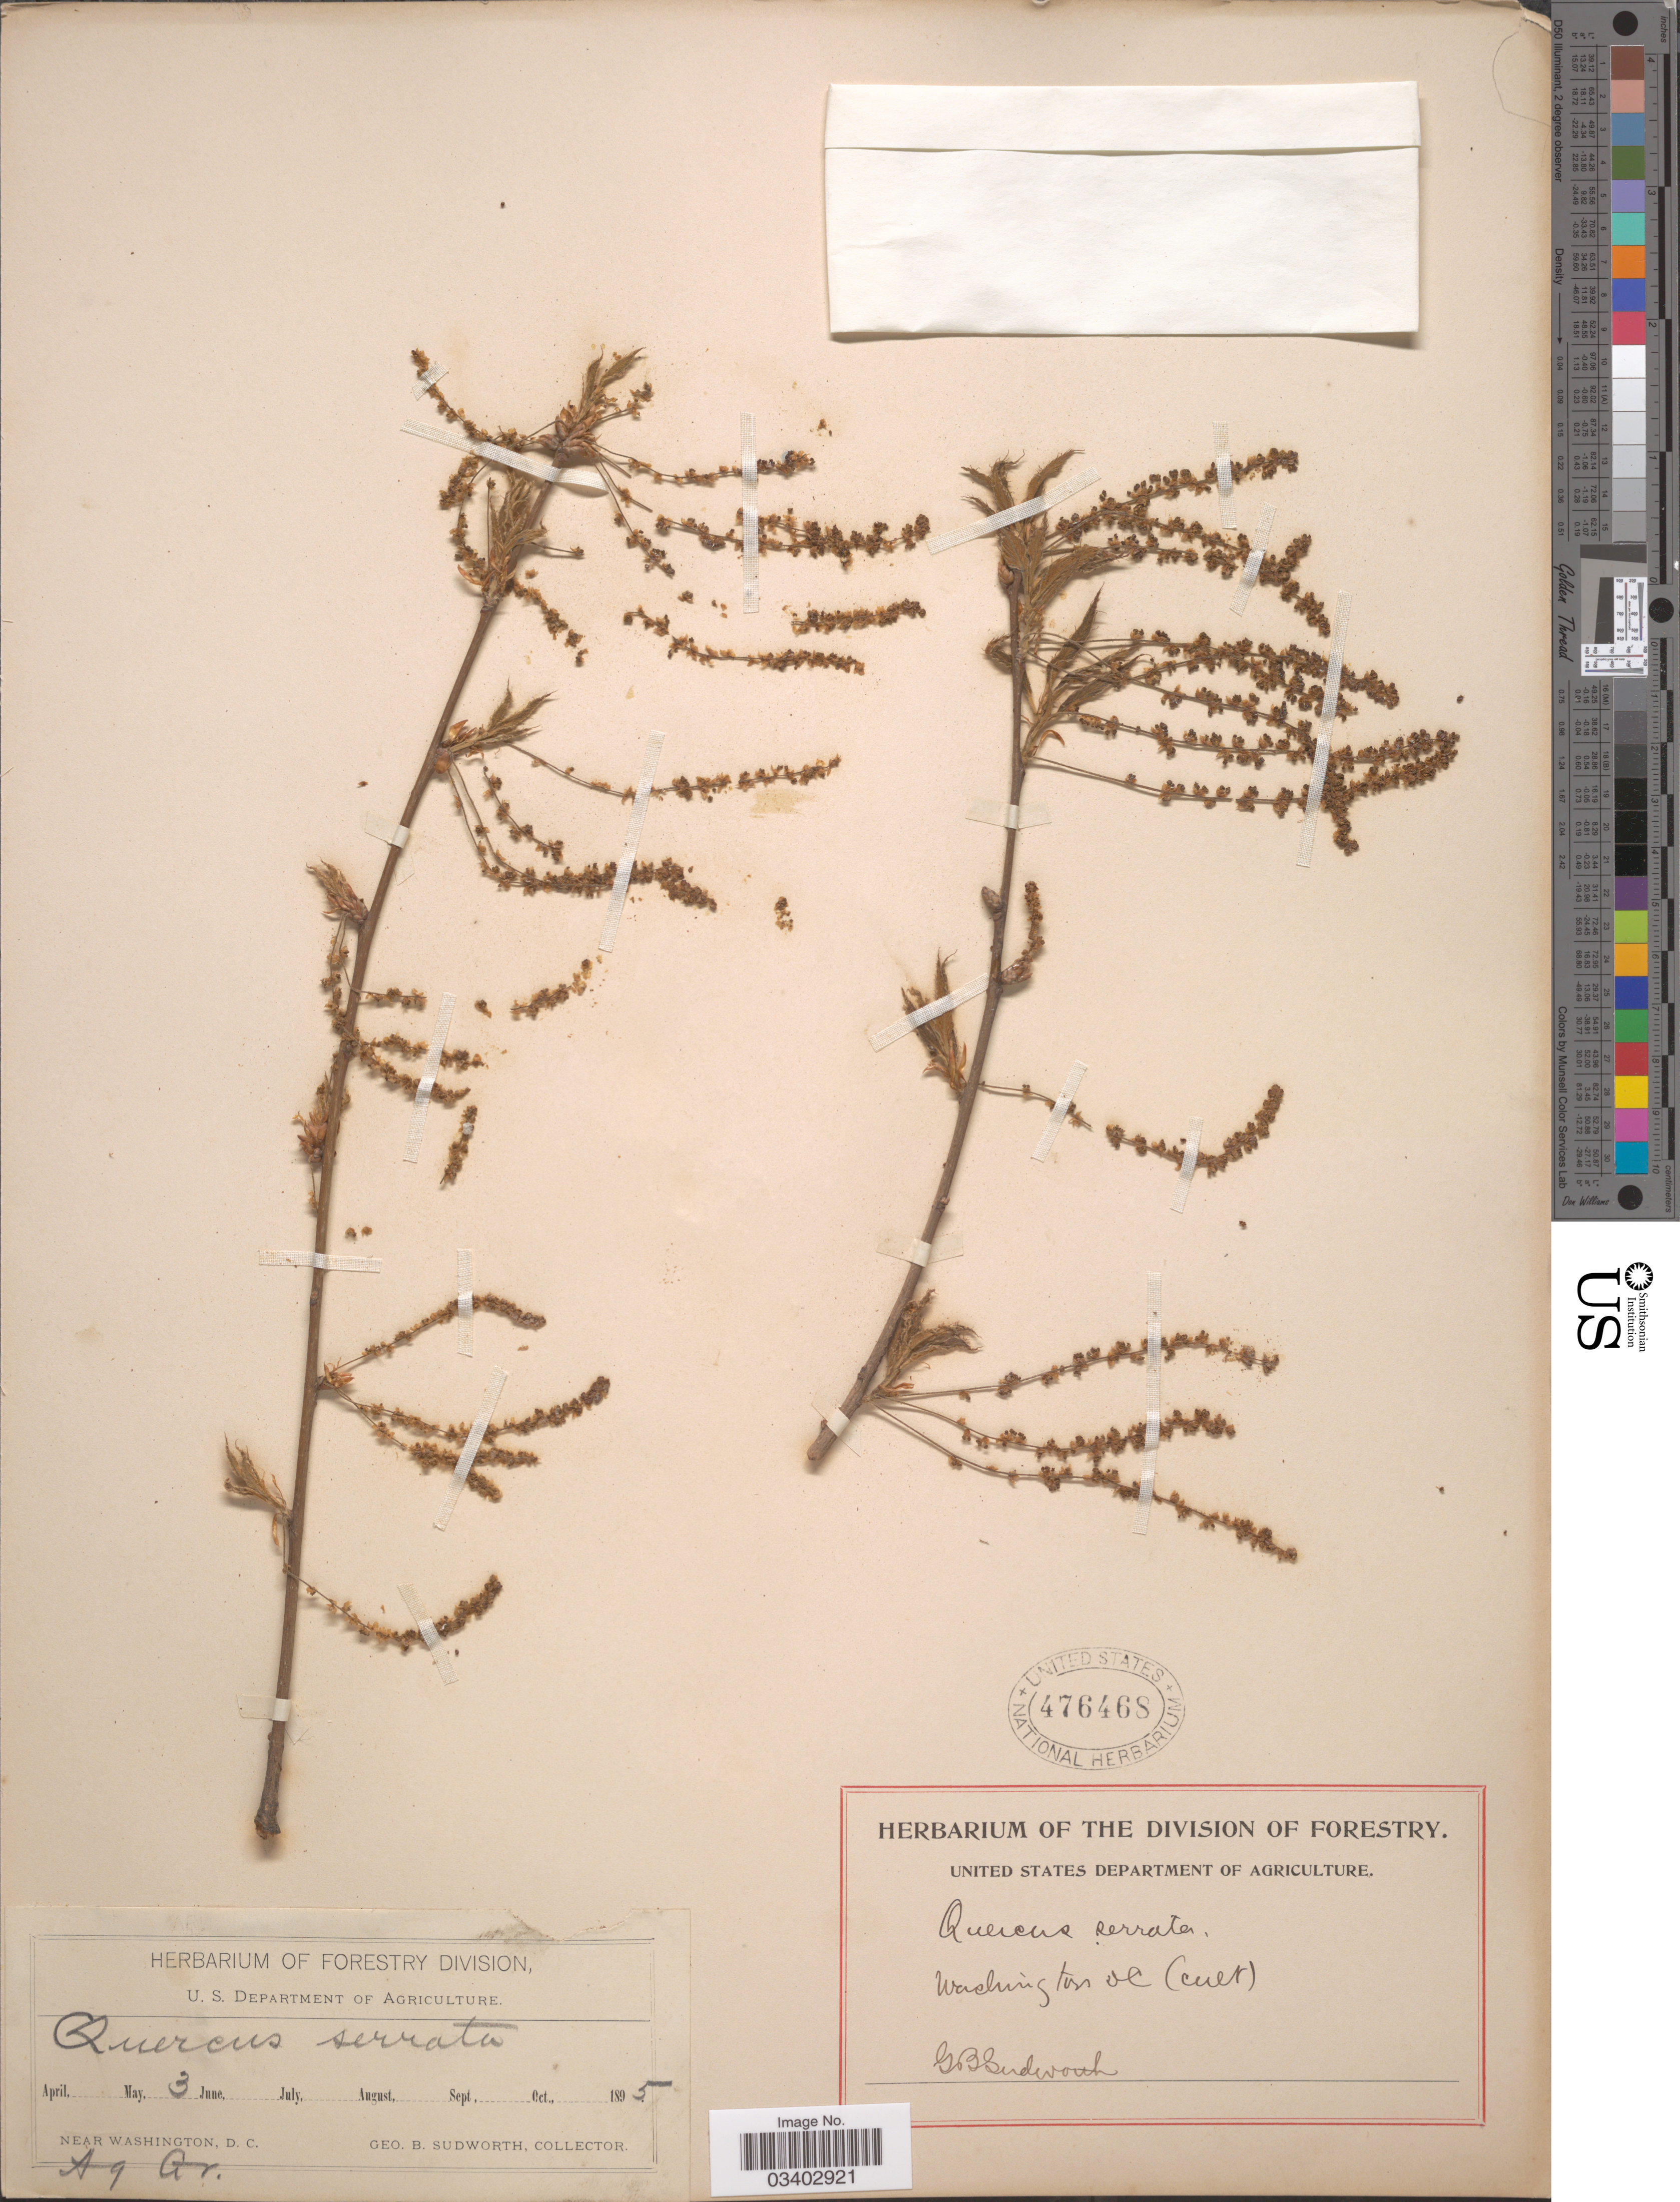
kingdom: Plantae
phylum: Tracheophyta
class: Magnoliopsida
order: Fagales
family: Fagaceae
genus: Quercus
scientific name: Quercus serrata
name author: Thunb.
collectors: G. B. Sudworth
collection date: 1895-05-03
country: United States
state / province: District of Columbia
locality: Near Washington, D. C.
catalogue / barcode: US 476468